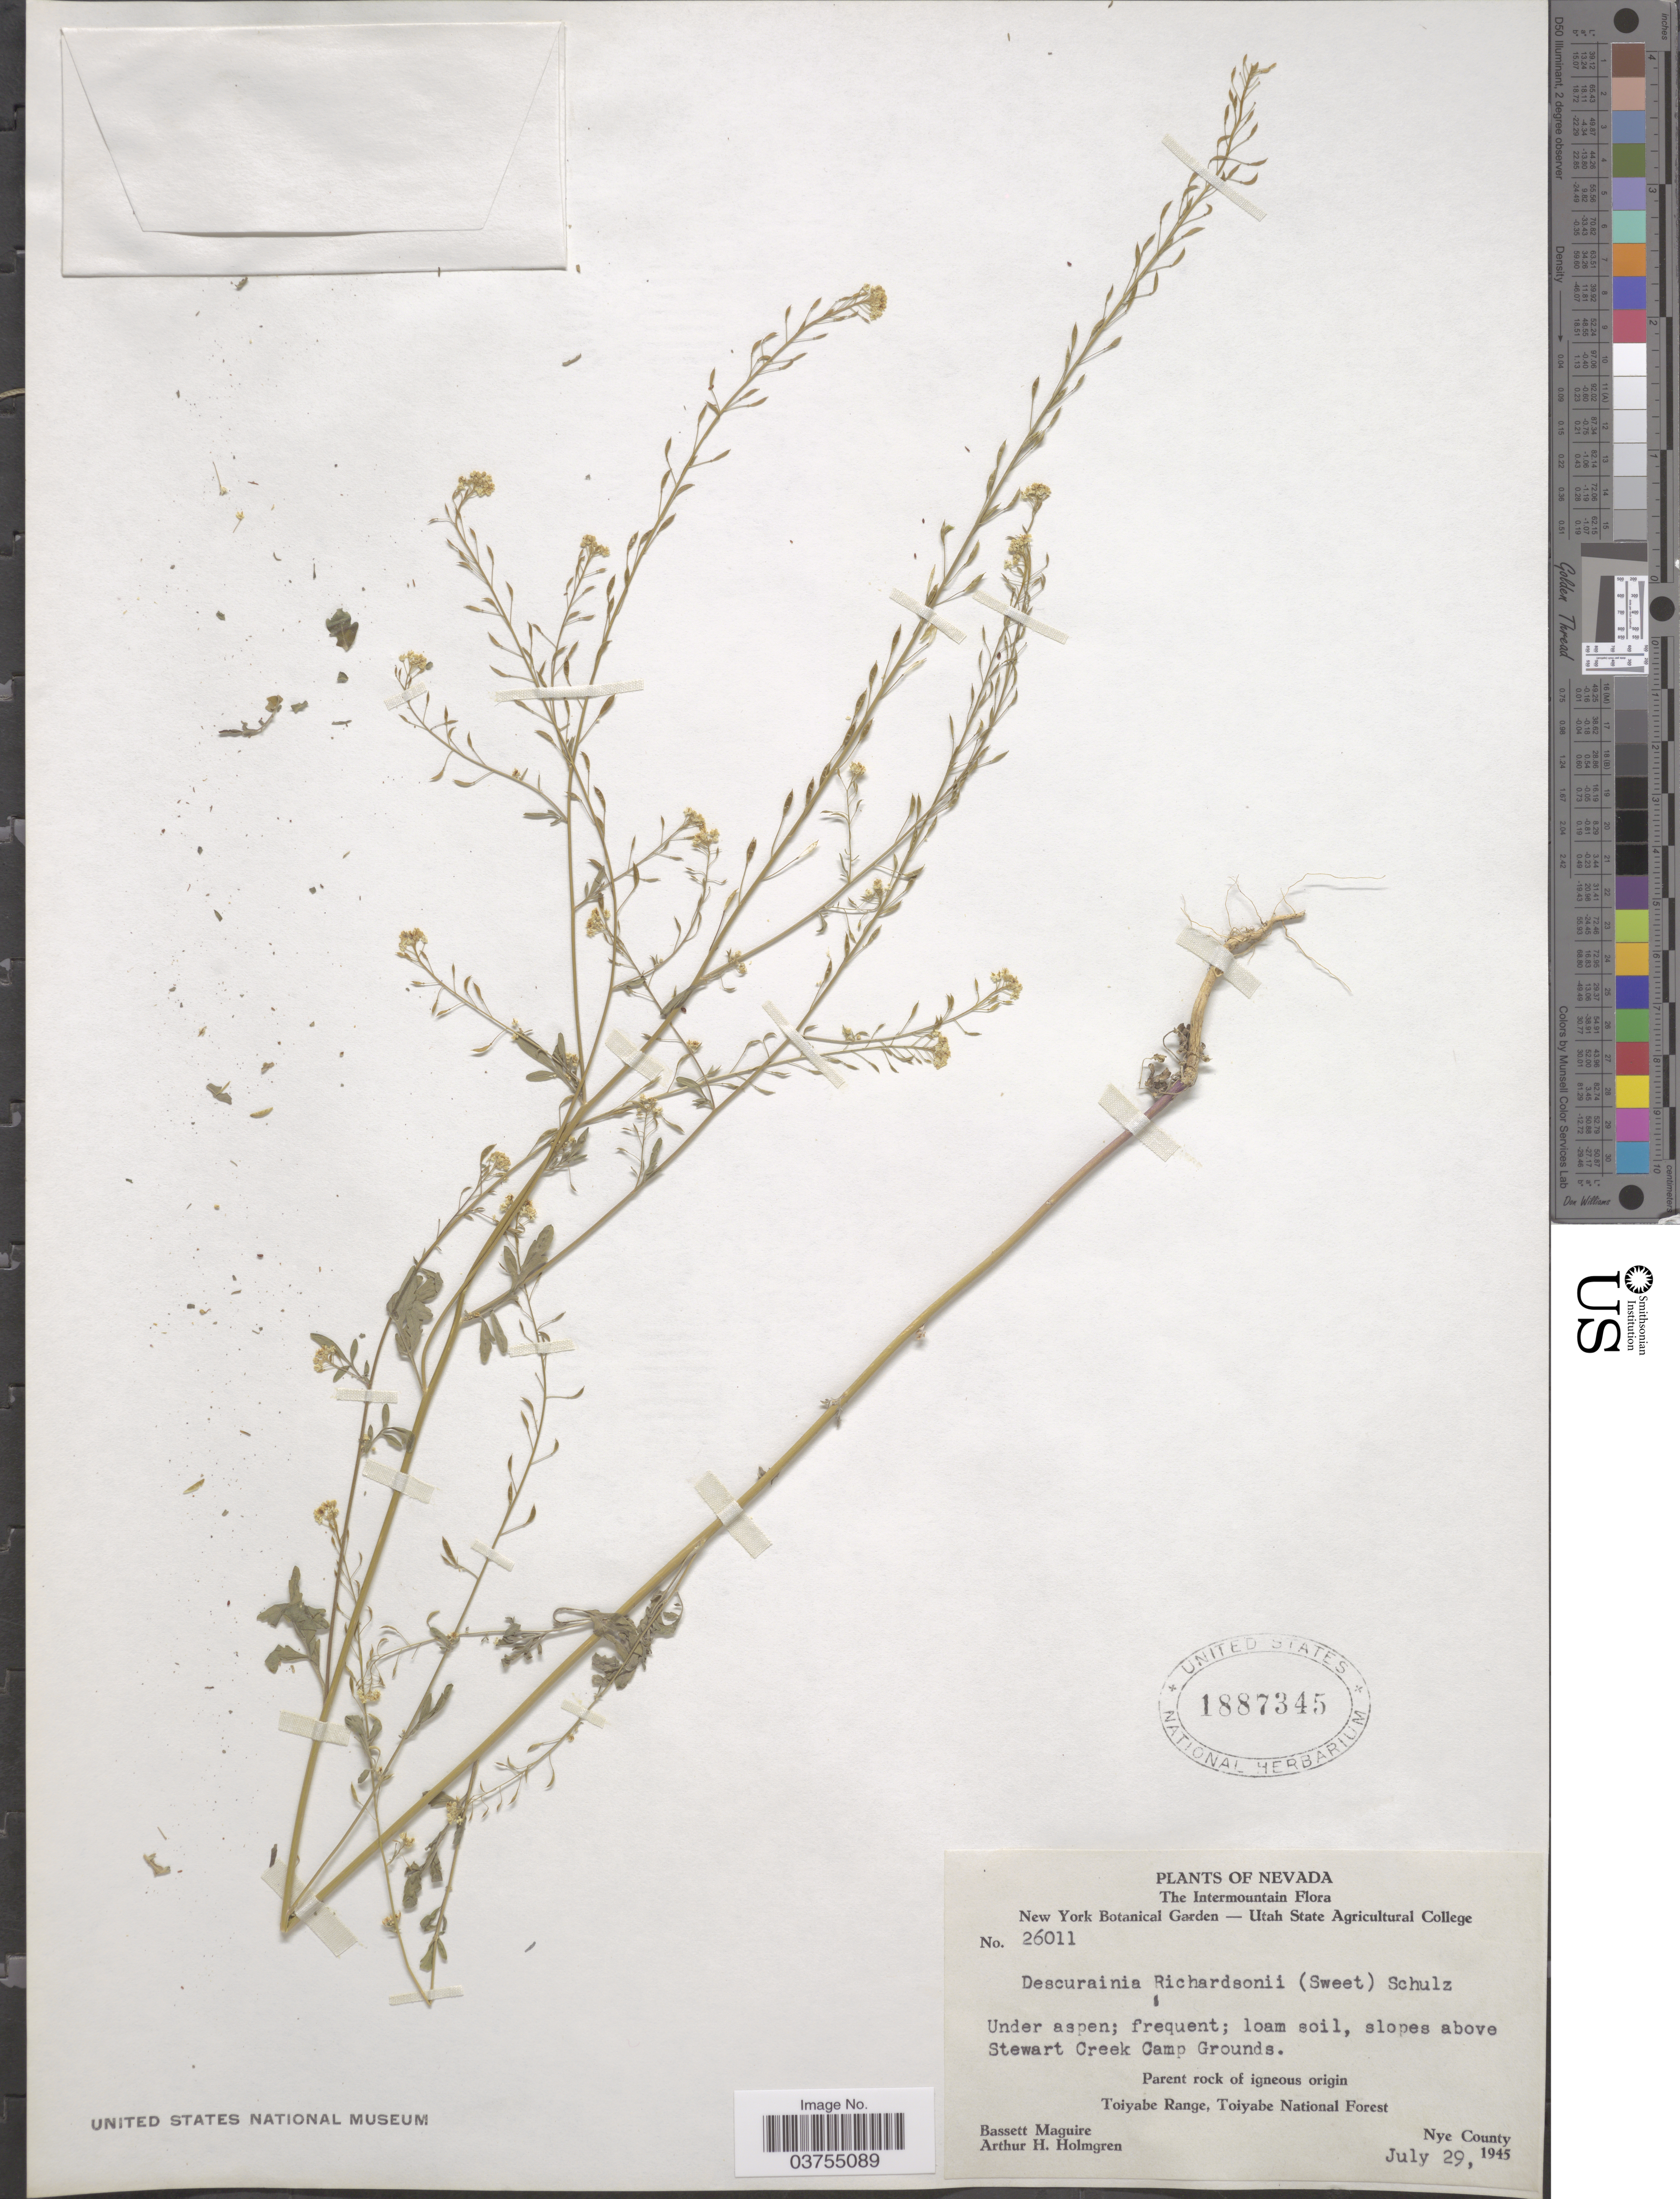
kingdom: Plantae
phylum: Tracheophyta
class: Magnoliopsida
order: Brassicales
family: Brassicaceae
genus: Descurainia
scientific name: Descurainia richardsonii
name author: (C.A. Mey.) O.E. Schulz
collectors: B. Maguire & A. H. Holmgren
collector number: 26011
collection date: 1945-07-29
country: United States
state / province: Nevada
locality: The Intermountain. Slopes above Stewart Creek Camp Grounds. Parent rock of igneous origin Toiyabe Range, Toiyabe National Forest. Nye County.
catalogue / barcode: US 1887345